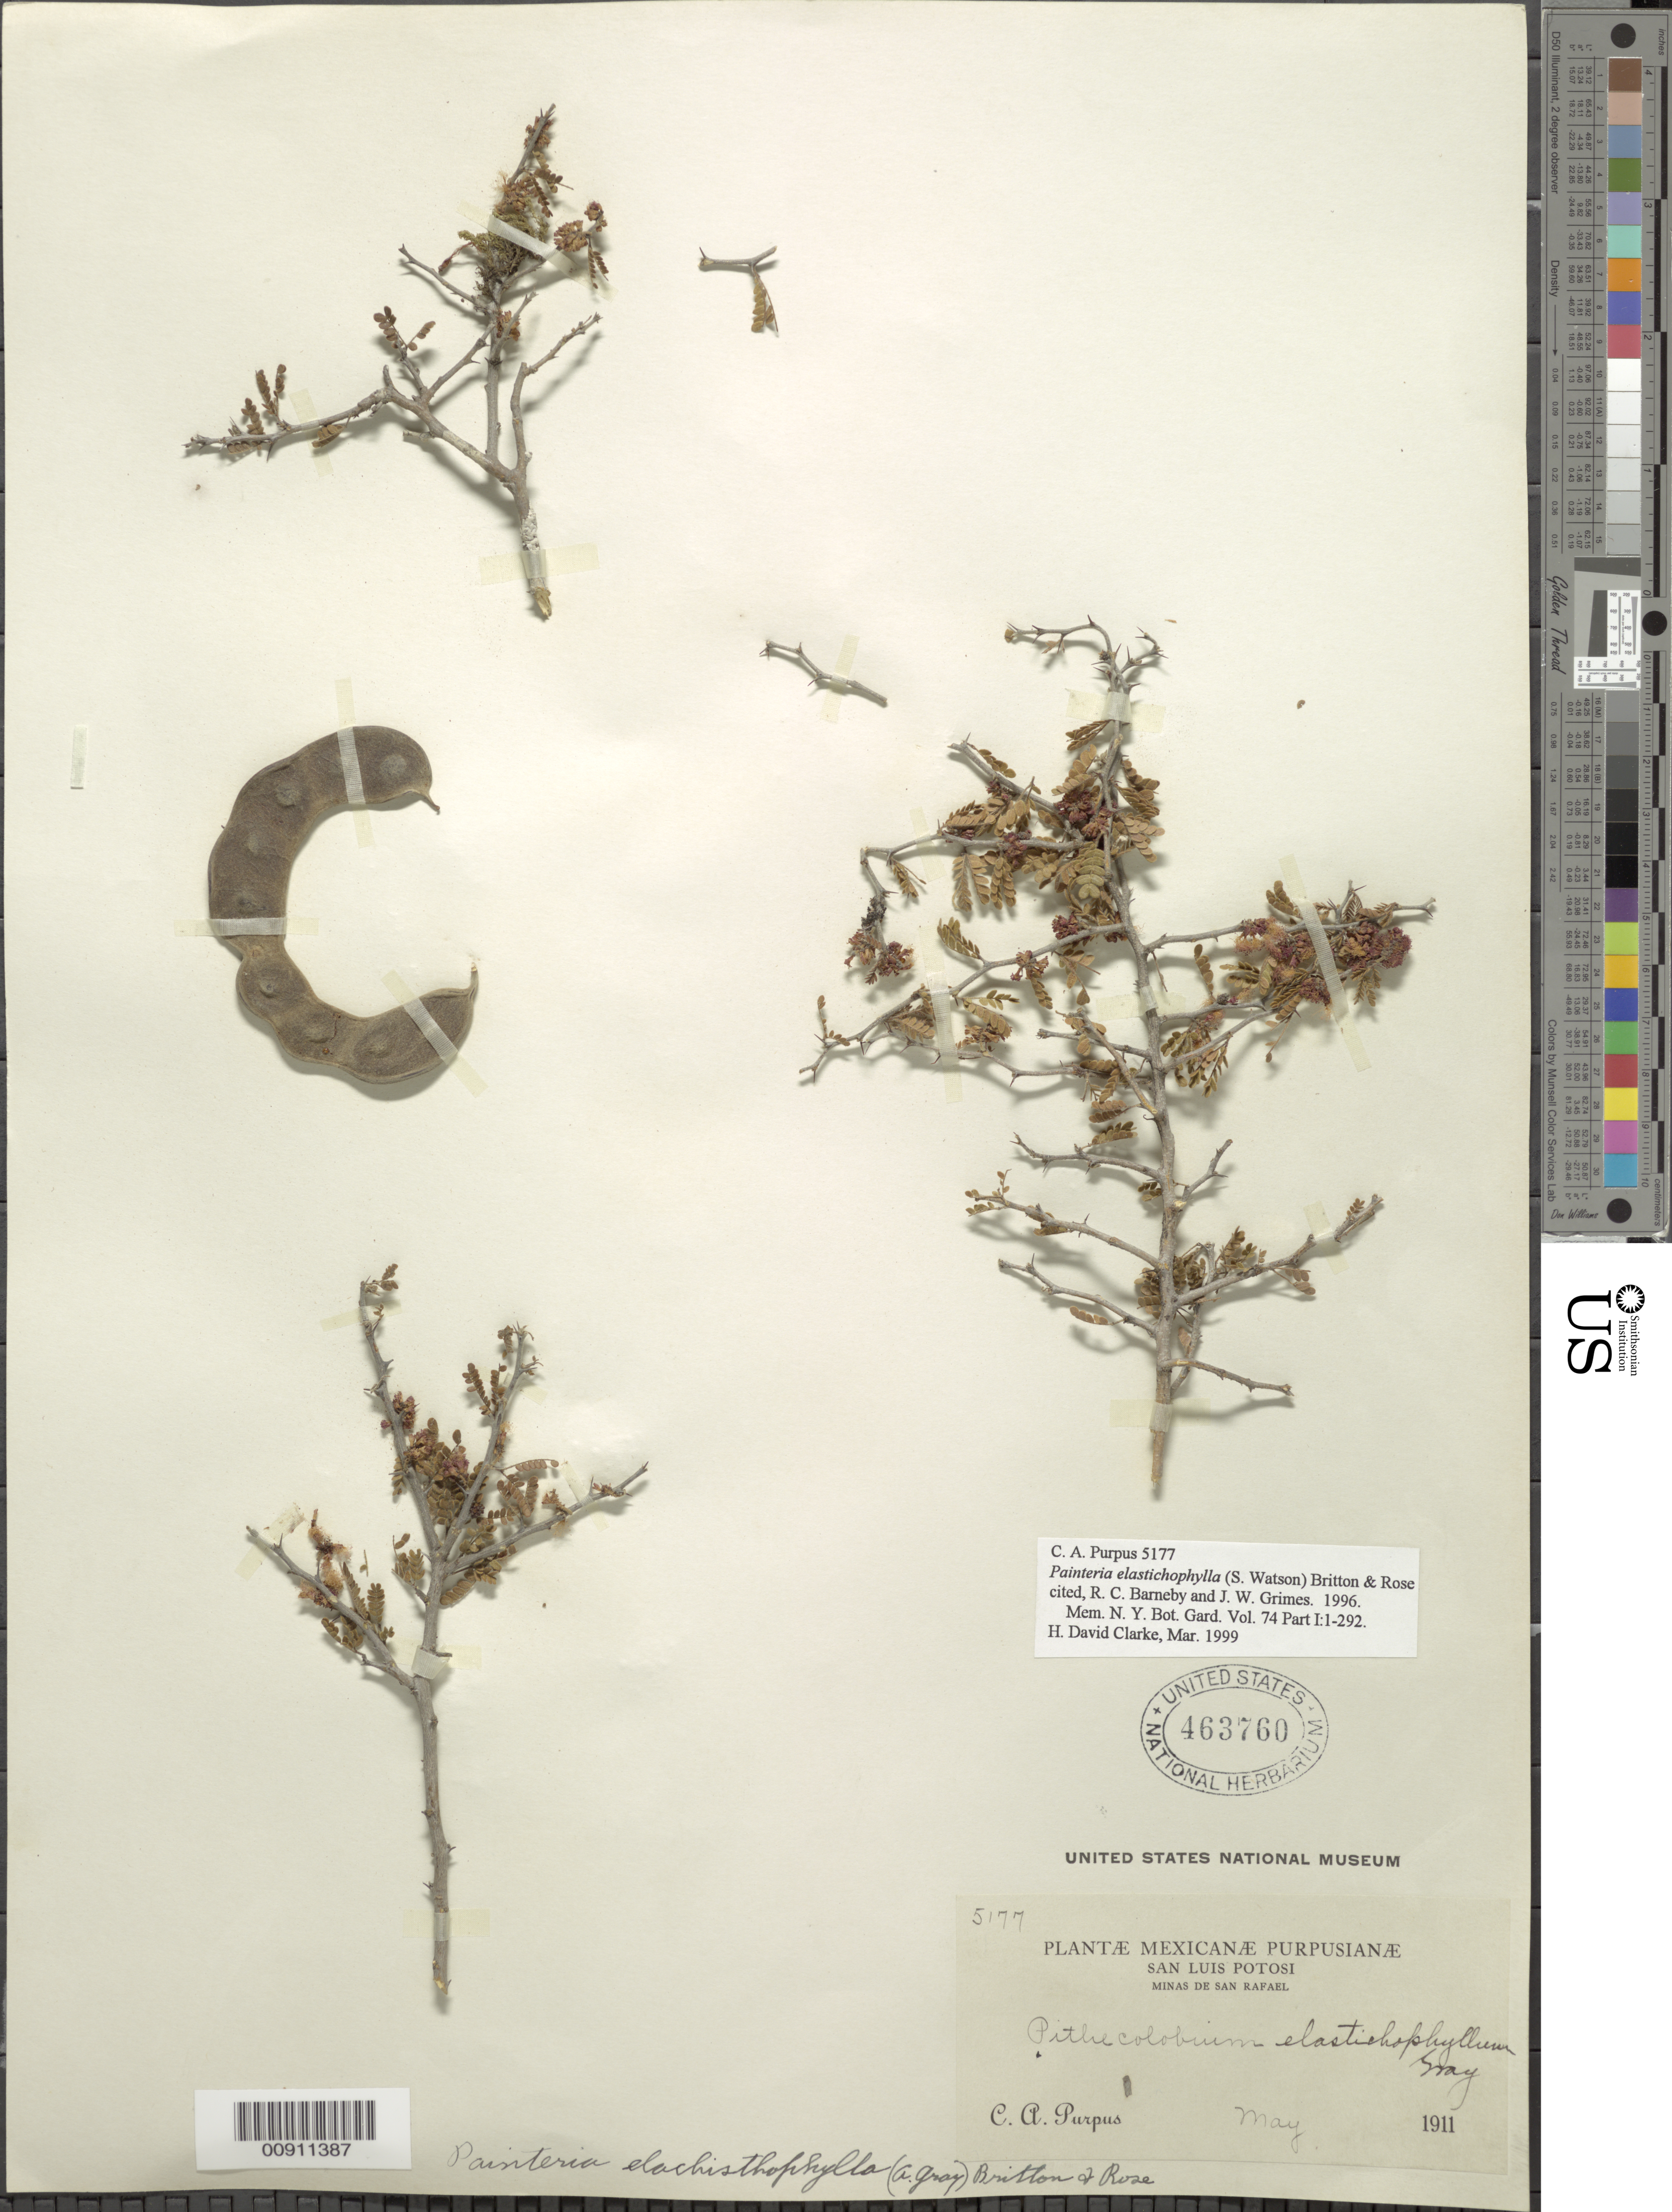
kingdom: Plantae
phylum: Tracheophyta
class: Magnoliopsida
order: Fabales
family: Fabaceae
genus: Painteria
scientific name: Painteria elachistophylla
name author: (A. Gray ex S. Watson) Britton & Rose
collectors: C. A. Purpus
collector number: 5177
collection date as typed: May 1911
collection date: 1911-05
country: Mexico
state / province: San Luis Potosí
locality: Minas de San Rafael, San Luis Potosí.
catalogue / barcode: US 463760